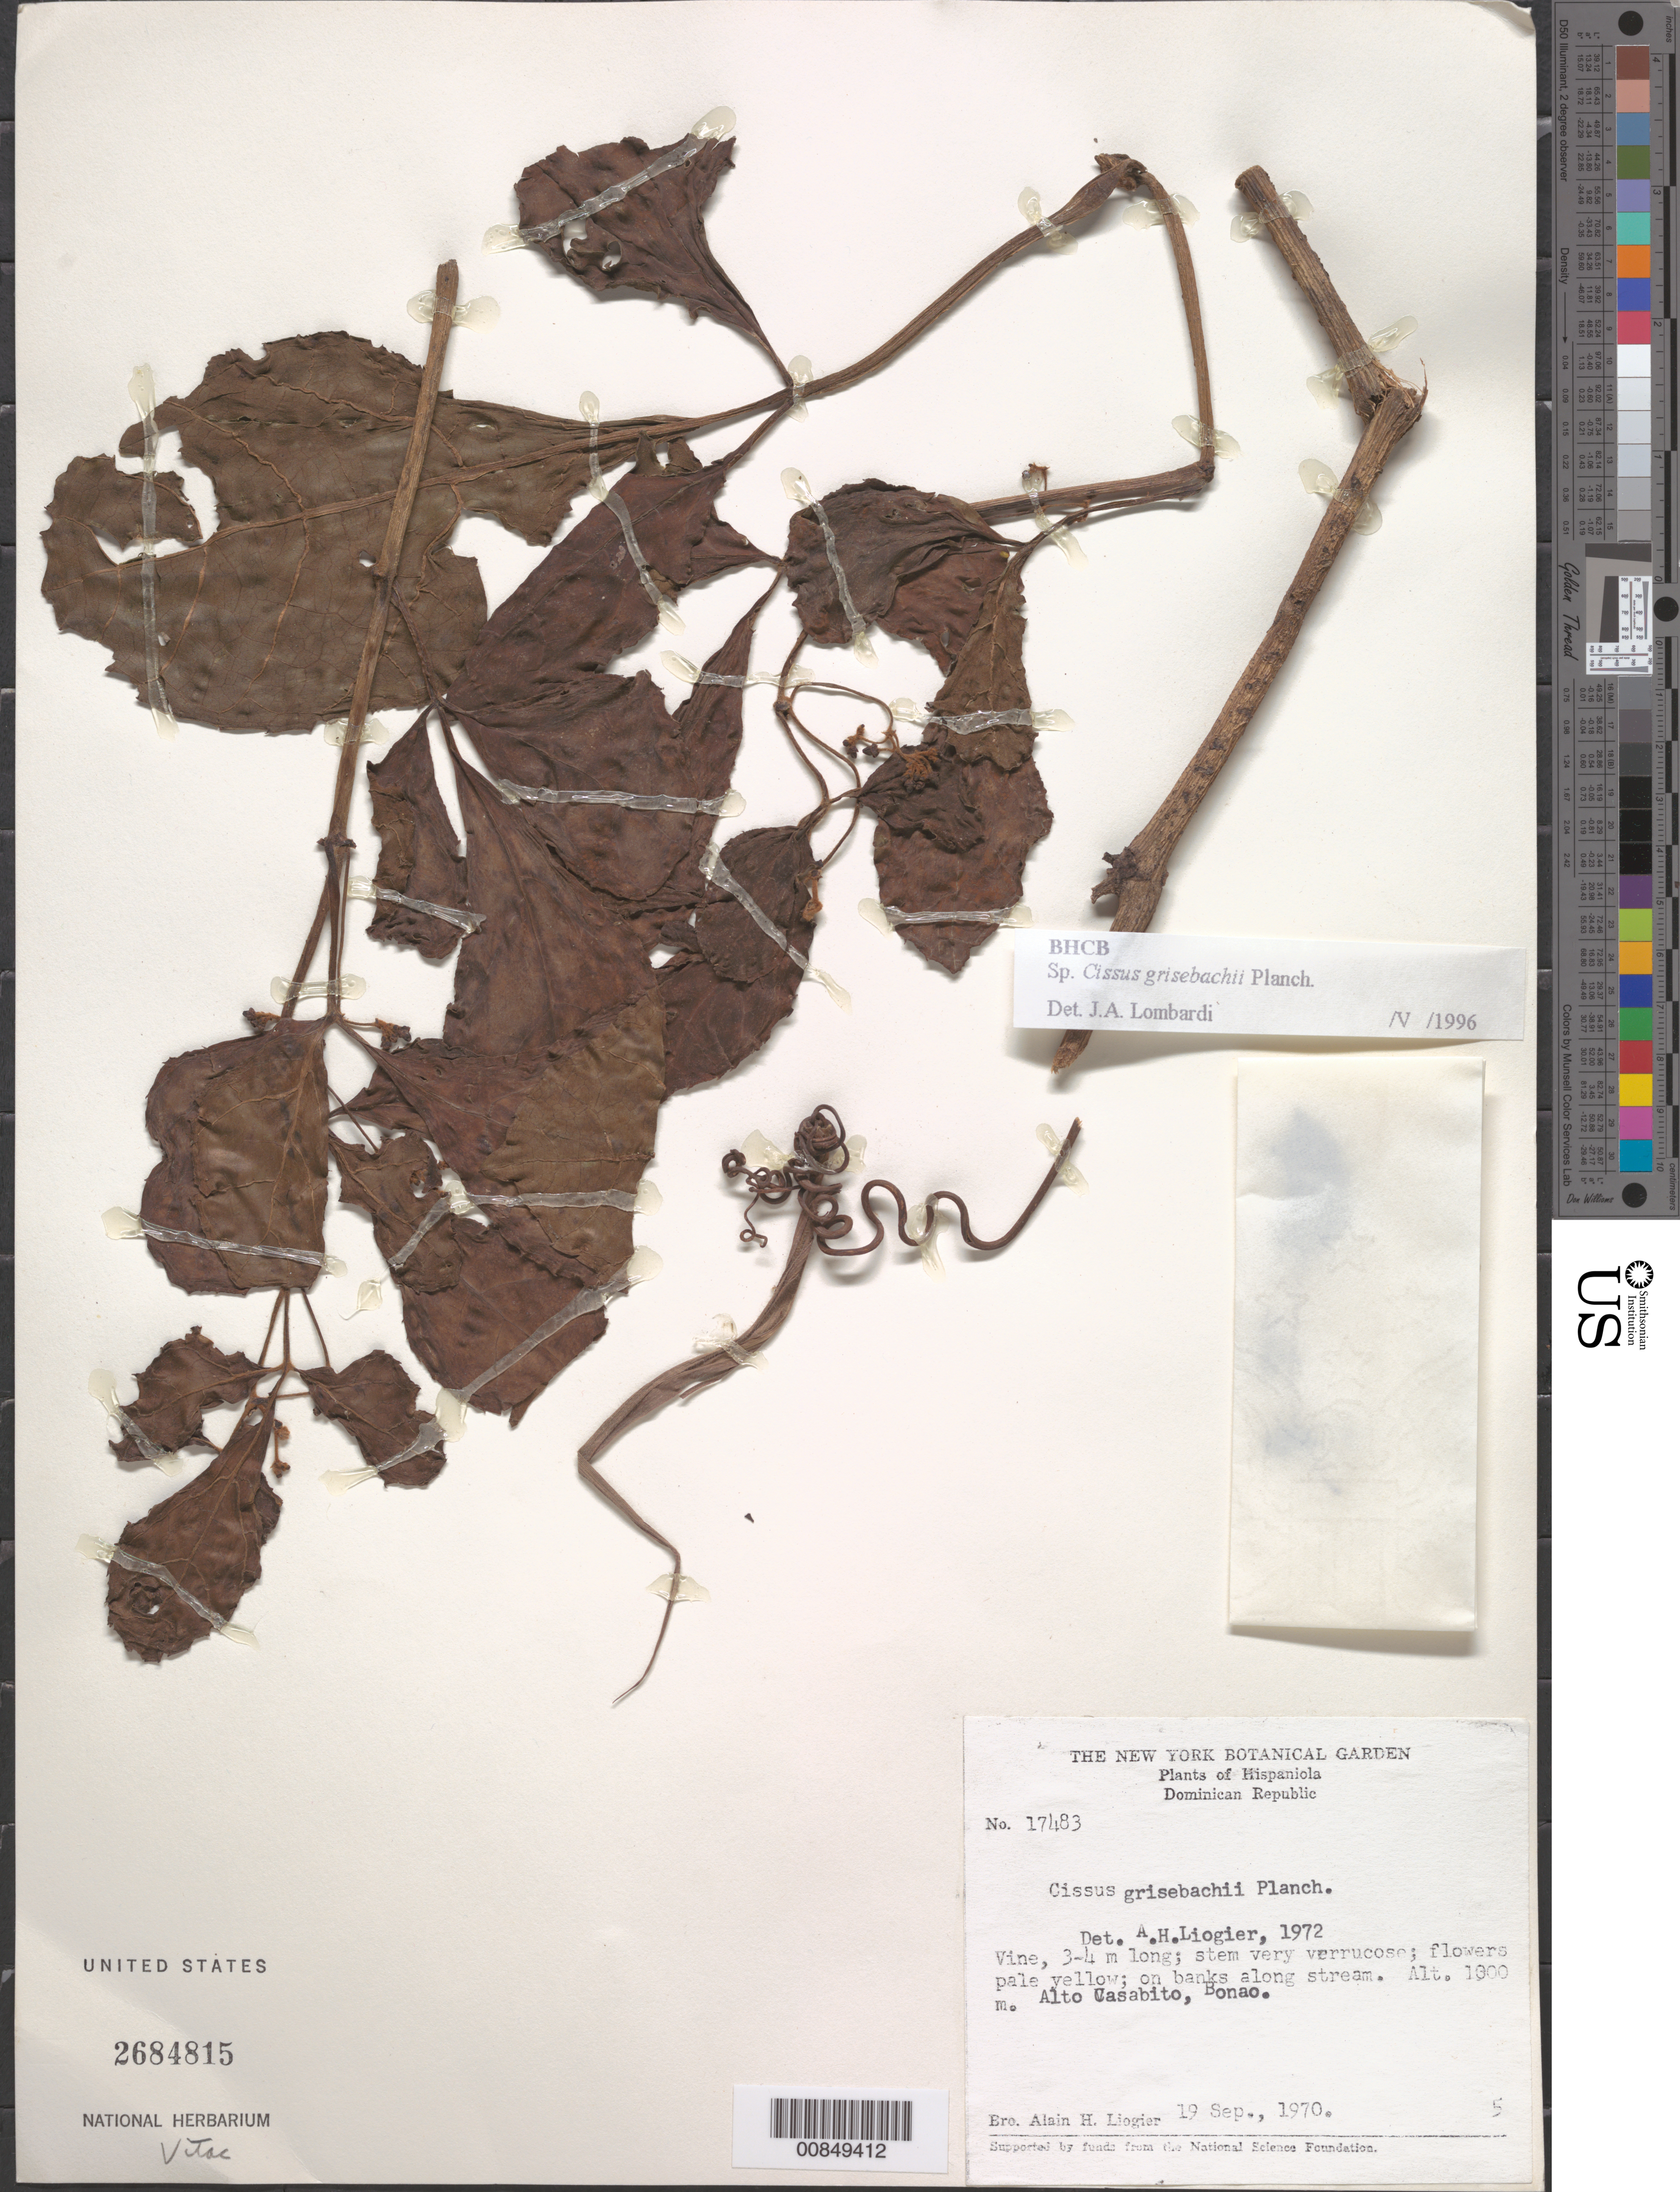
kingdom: Plantae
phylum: Tracheophyta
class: Magnoliopsida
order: Vitales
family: Vitaceae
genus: Cissus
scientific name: Cissus microcarpa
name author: Vahl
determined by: Lombardi, Julio A.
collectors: A. H. Liogier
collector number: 17483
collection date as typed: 19 Sep 1970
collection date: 1970-09-19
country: Dominican Republic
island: Hispaniola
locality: Alto Casabito, Bonao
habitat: On banks along stream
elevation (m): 1000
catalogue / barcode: US 2684815